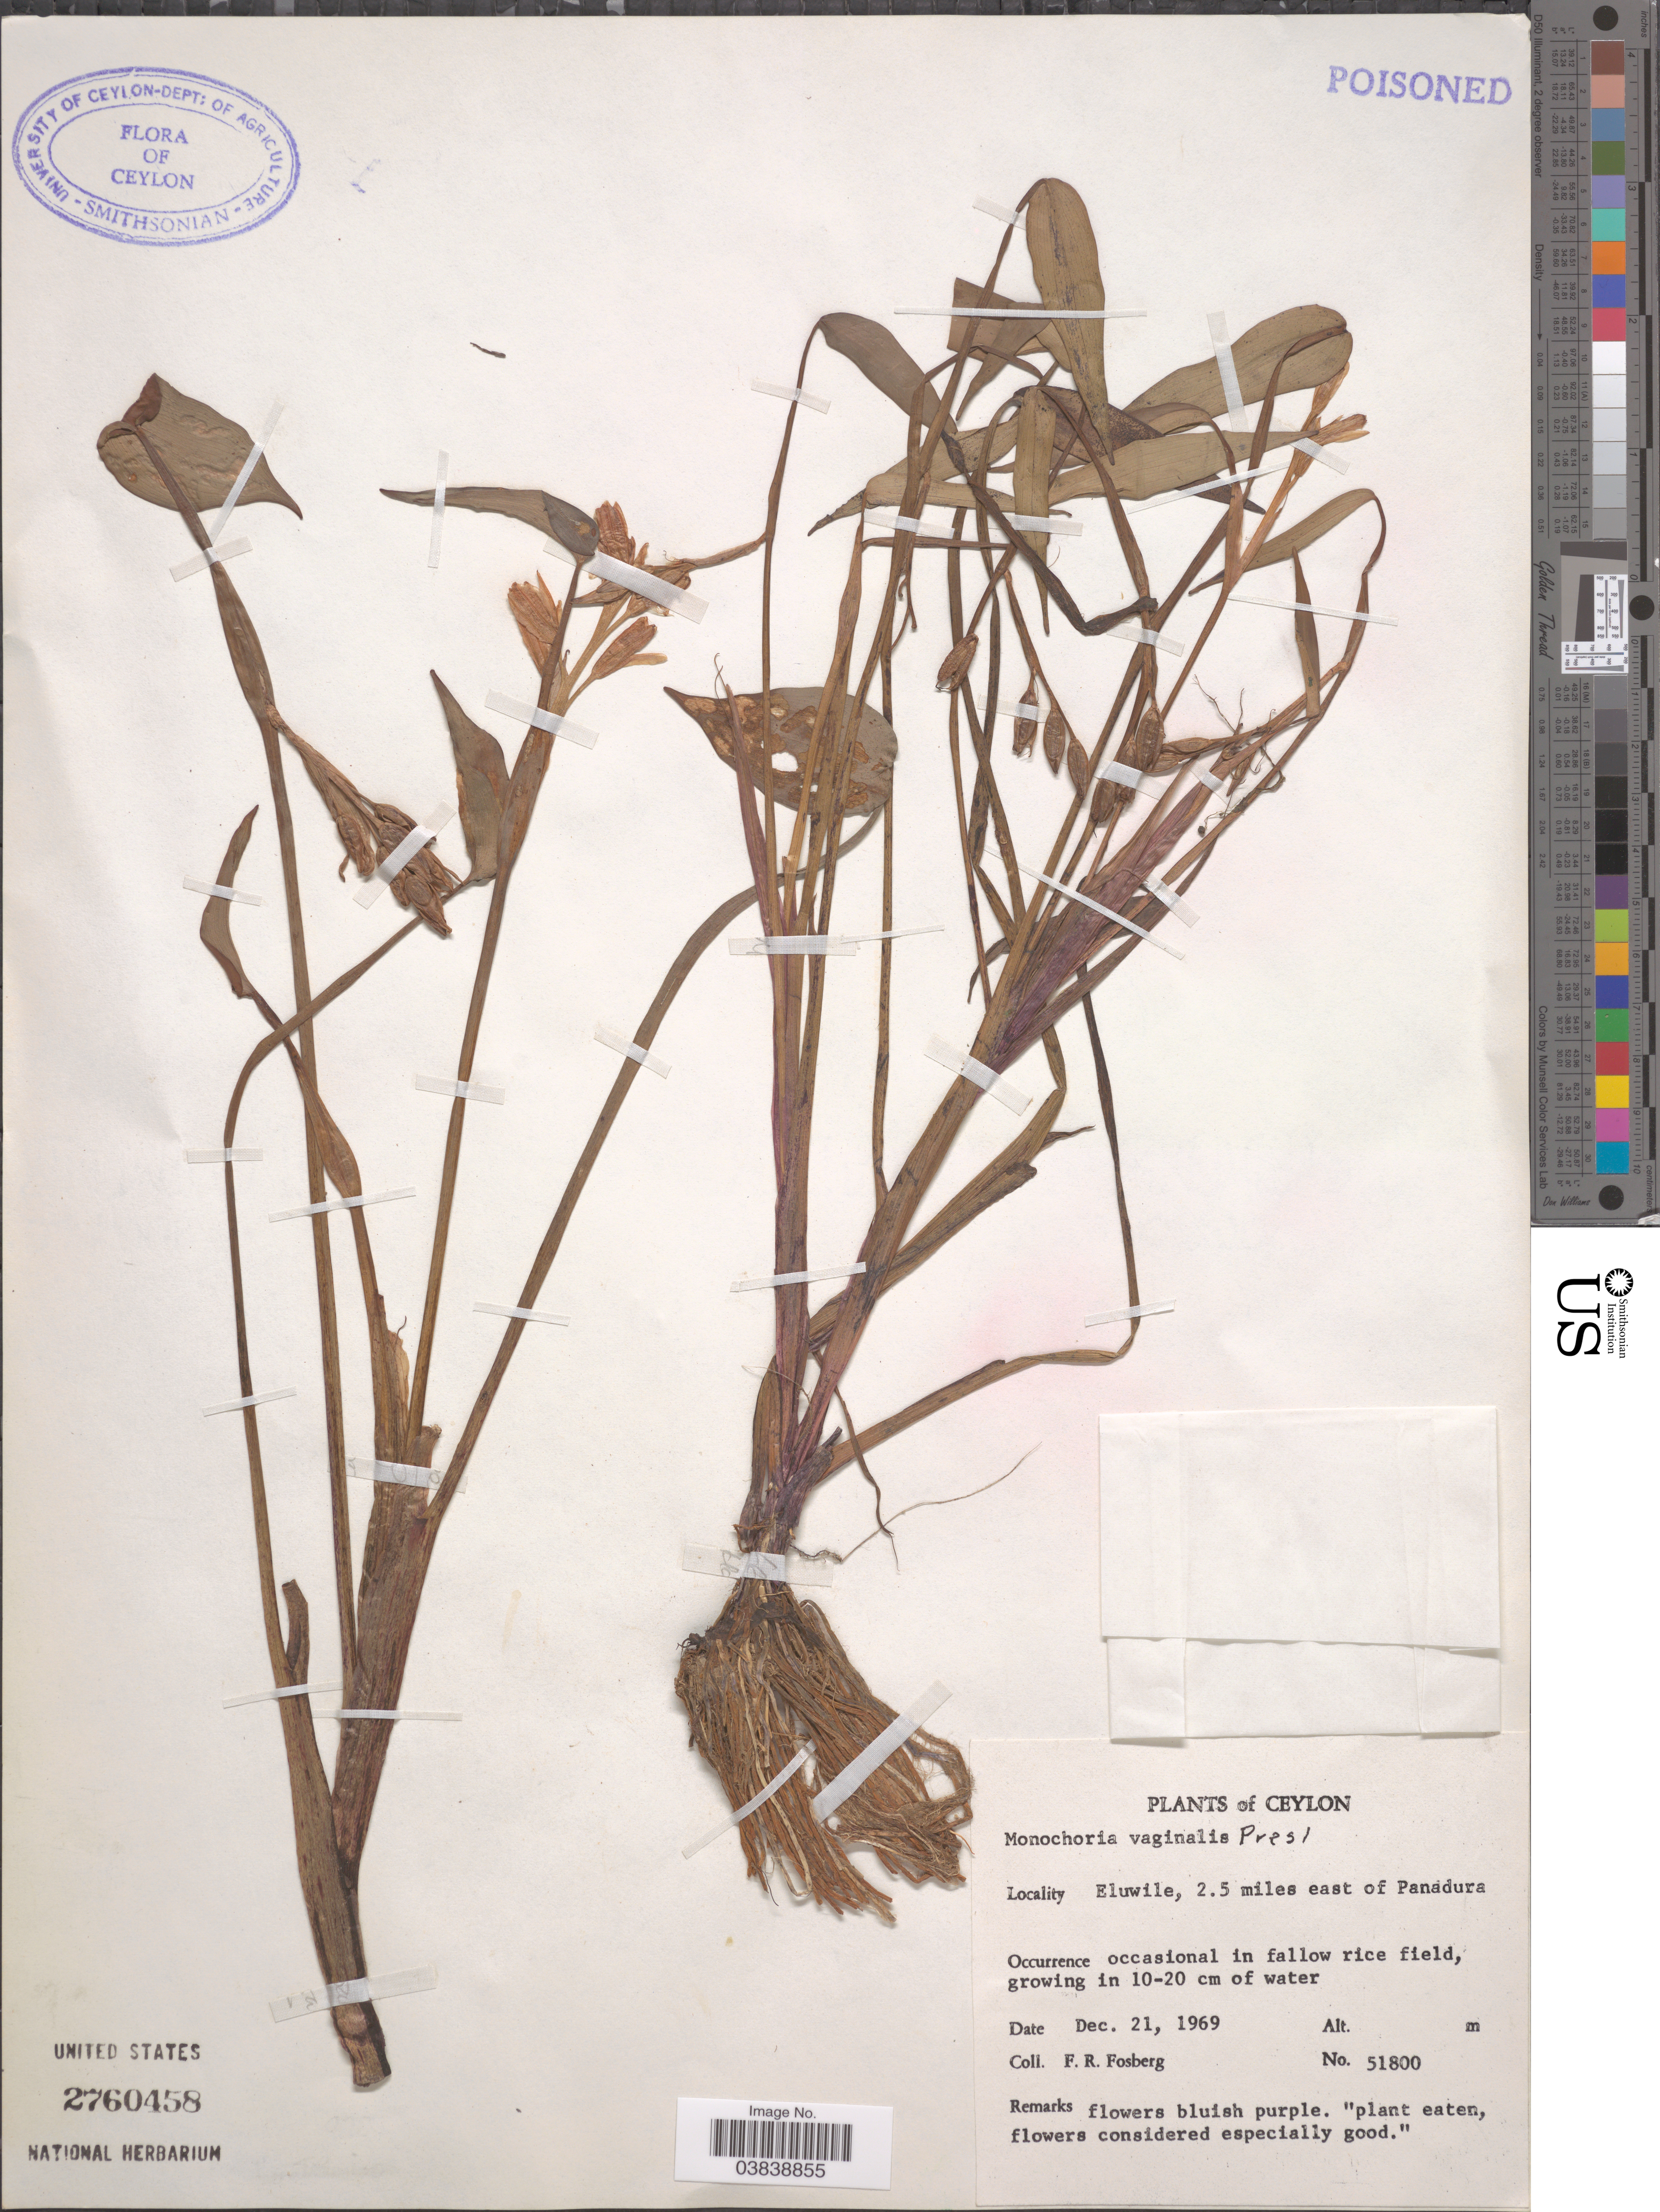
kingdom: Plantae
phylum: Tracheophyta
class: Liliopsida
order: Commelinales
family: Pontederiaceae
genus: Monochoria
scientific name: Monochoria vaginalis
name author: (Burm. f.) C. Presl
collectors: F. R. Fosberg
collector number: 51800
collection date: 1969-12-21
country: Sri Lanka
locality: Ceylon. Eluwile, 2.5 miles east of Panadura.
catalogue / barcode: US 2760458